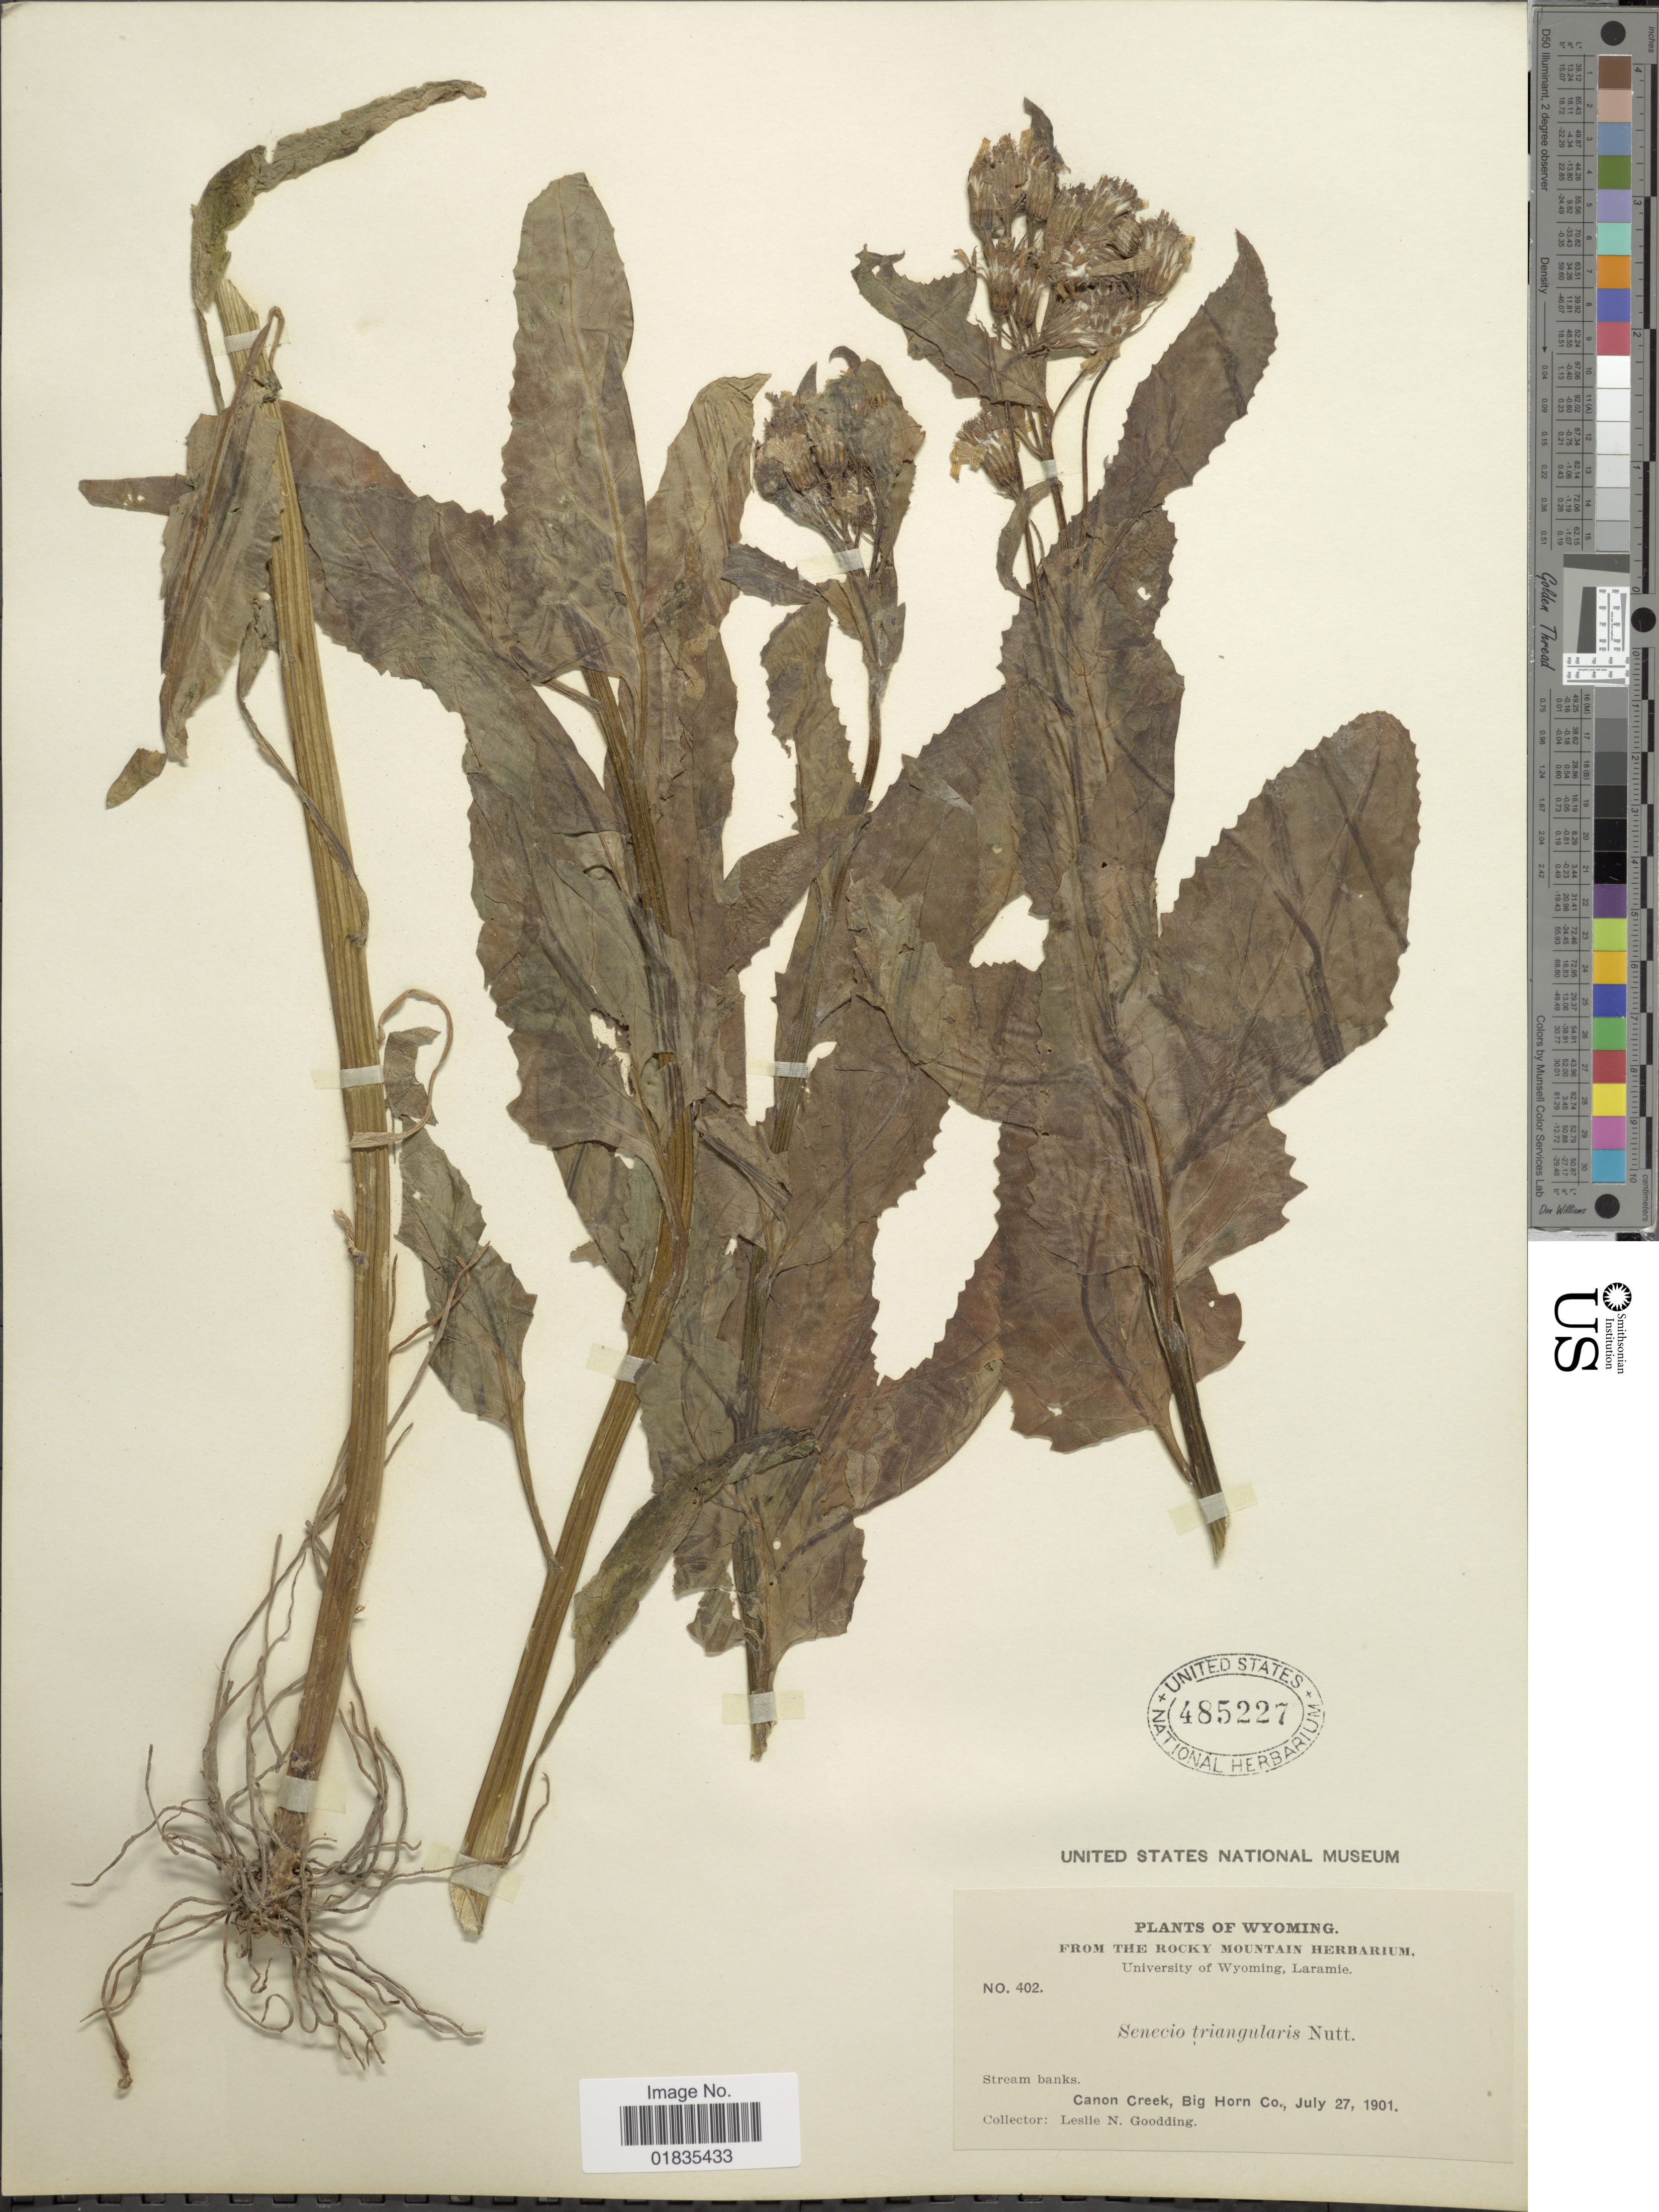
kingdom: Plantae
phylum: Tracheophyta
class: Magnoliopsida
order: Asterales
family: Asteraceae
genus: Senecio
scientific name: Senecio triangularis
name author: Hook.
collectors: L. N. Goodding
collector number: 402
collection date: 1901-07-27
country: United States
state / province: Wyoming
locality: Stream banks, Canon Creek, Bog Horn Co.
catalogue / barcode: US 485227